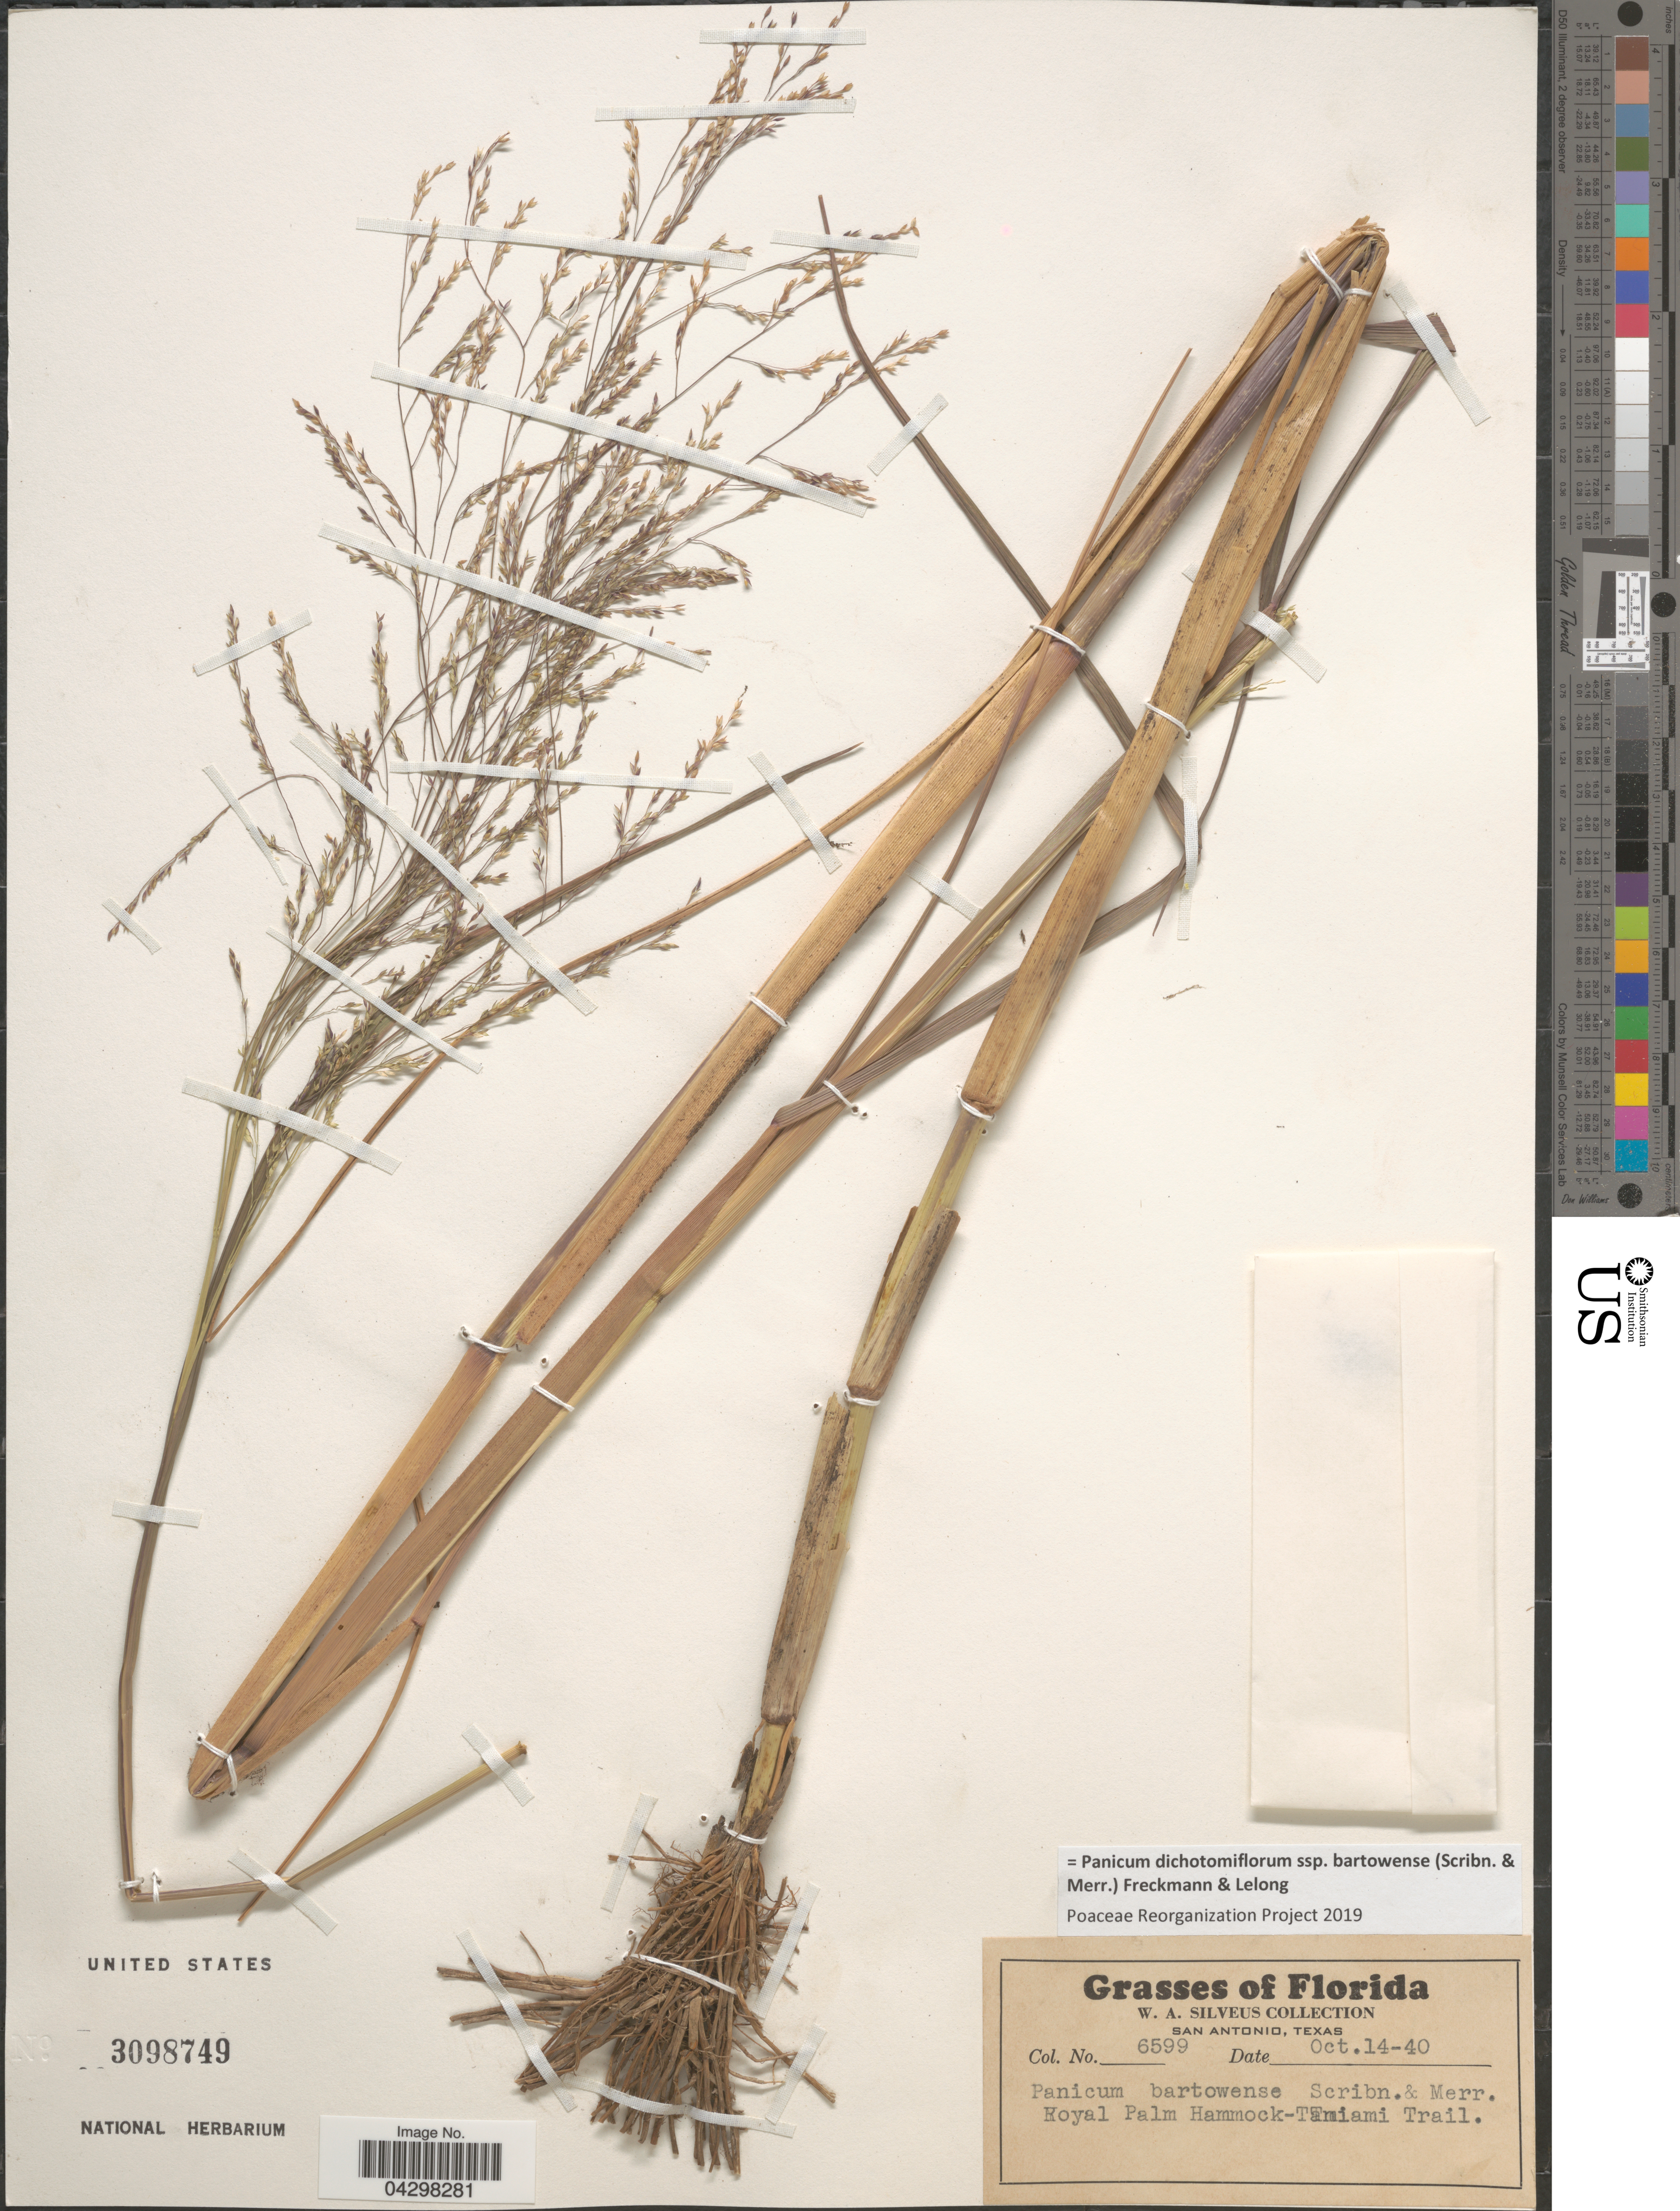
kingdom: Plantae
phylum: Tracheophyta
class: Liliopsida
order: Poales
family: Poaceae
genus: Panicum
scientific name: Panicum dichotomiflorum subsp. bartowense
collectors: W. Silveus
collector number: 6599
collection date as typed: Transcribed d/m/y: 14/10/40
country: United States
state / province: Florida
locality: Royal Palm Hammock- Tamiami Trail.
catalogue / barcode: US 3098749